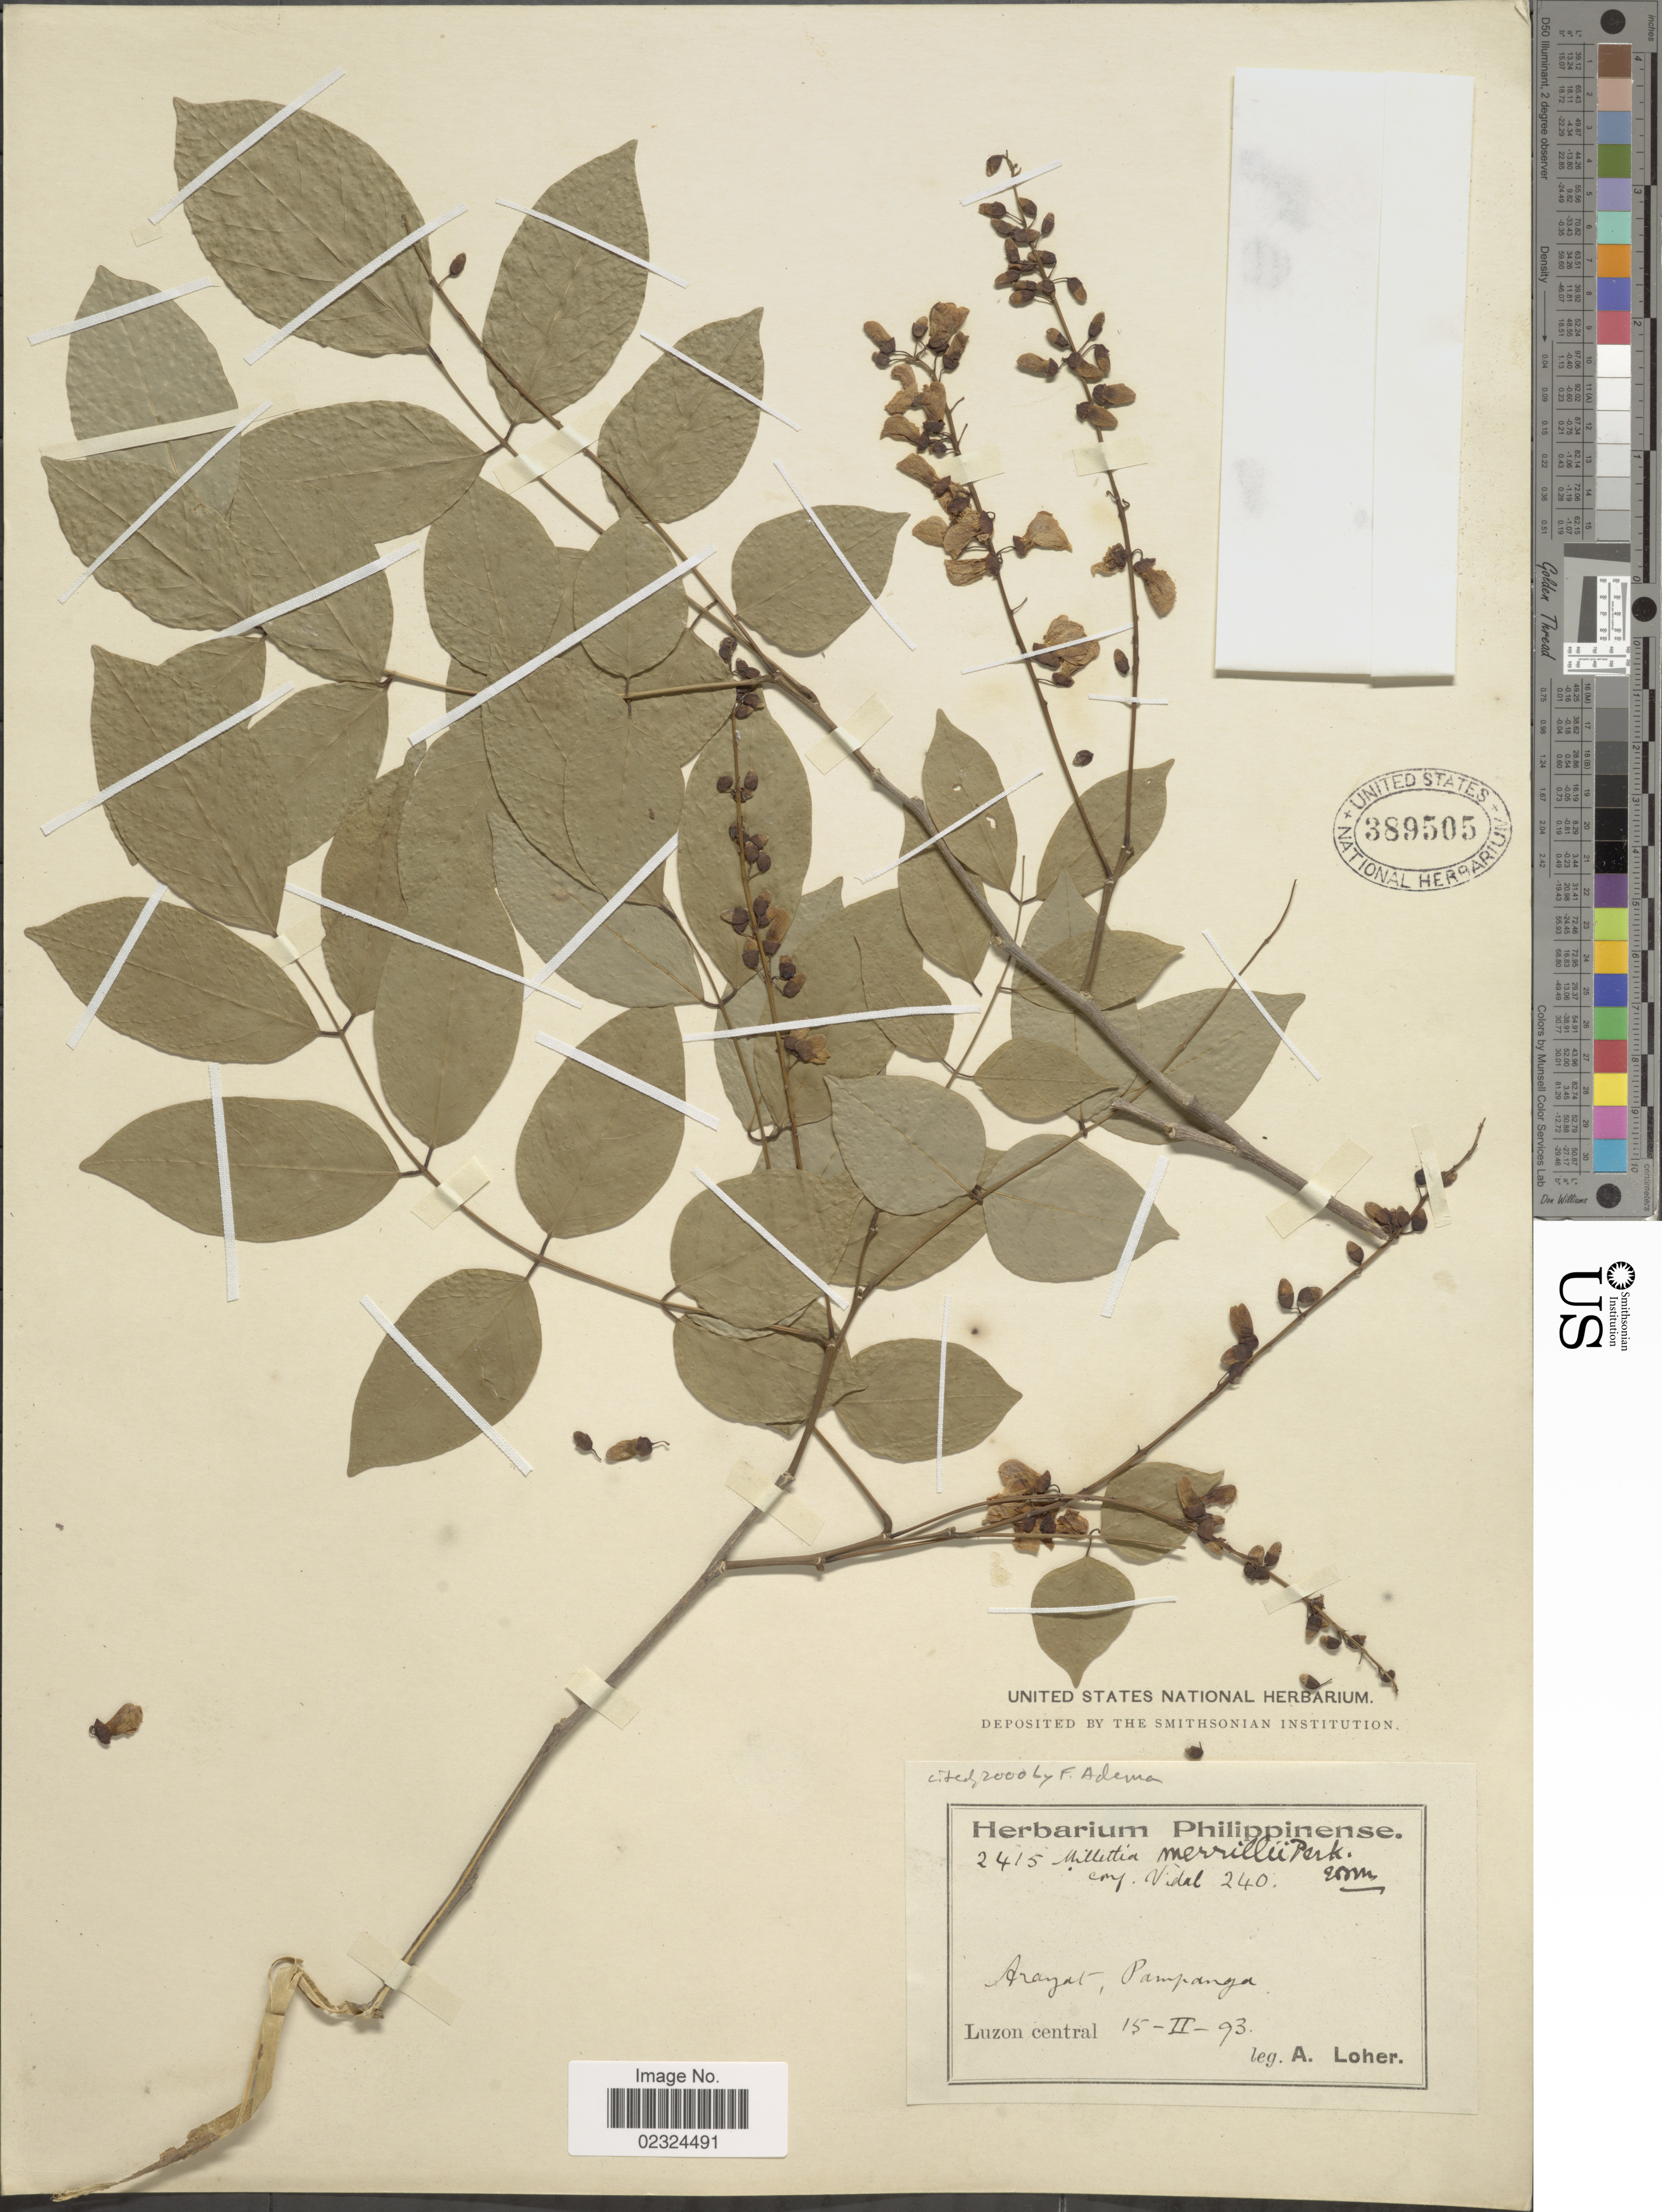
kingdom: Plantae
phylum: Tracheophyta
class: Magnoliopsida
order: Fabales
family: Fabaceae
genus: Millettia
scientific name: Millettia merrillii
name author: Perkins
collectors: A. Loher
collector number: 2415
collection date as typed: Transcribed d/m/y: 15/2/93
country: Philippines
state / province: Central Luzon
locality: Arayat, Pampanga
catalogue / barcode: US 389505